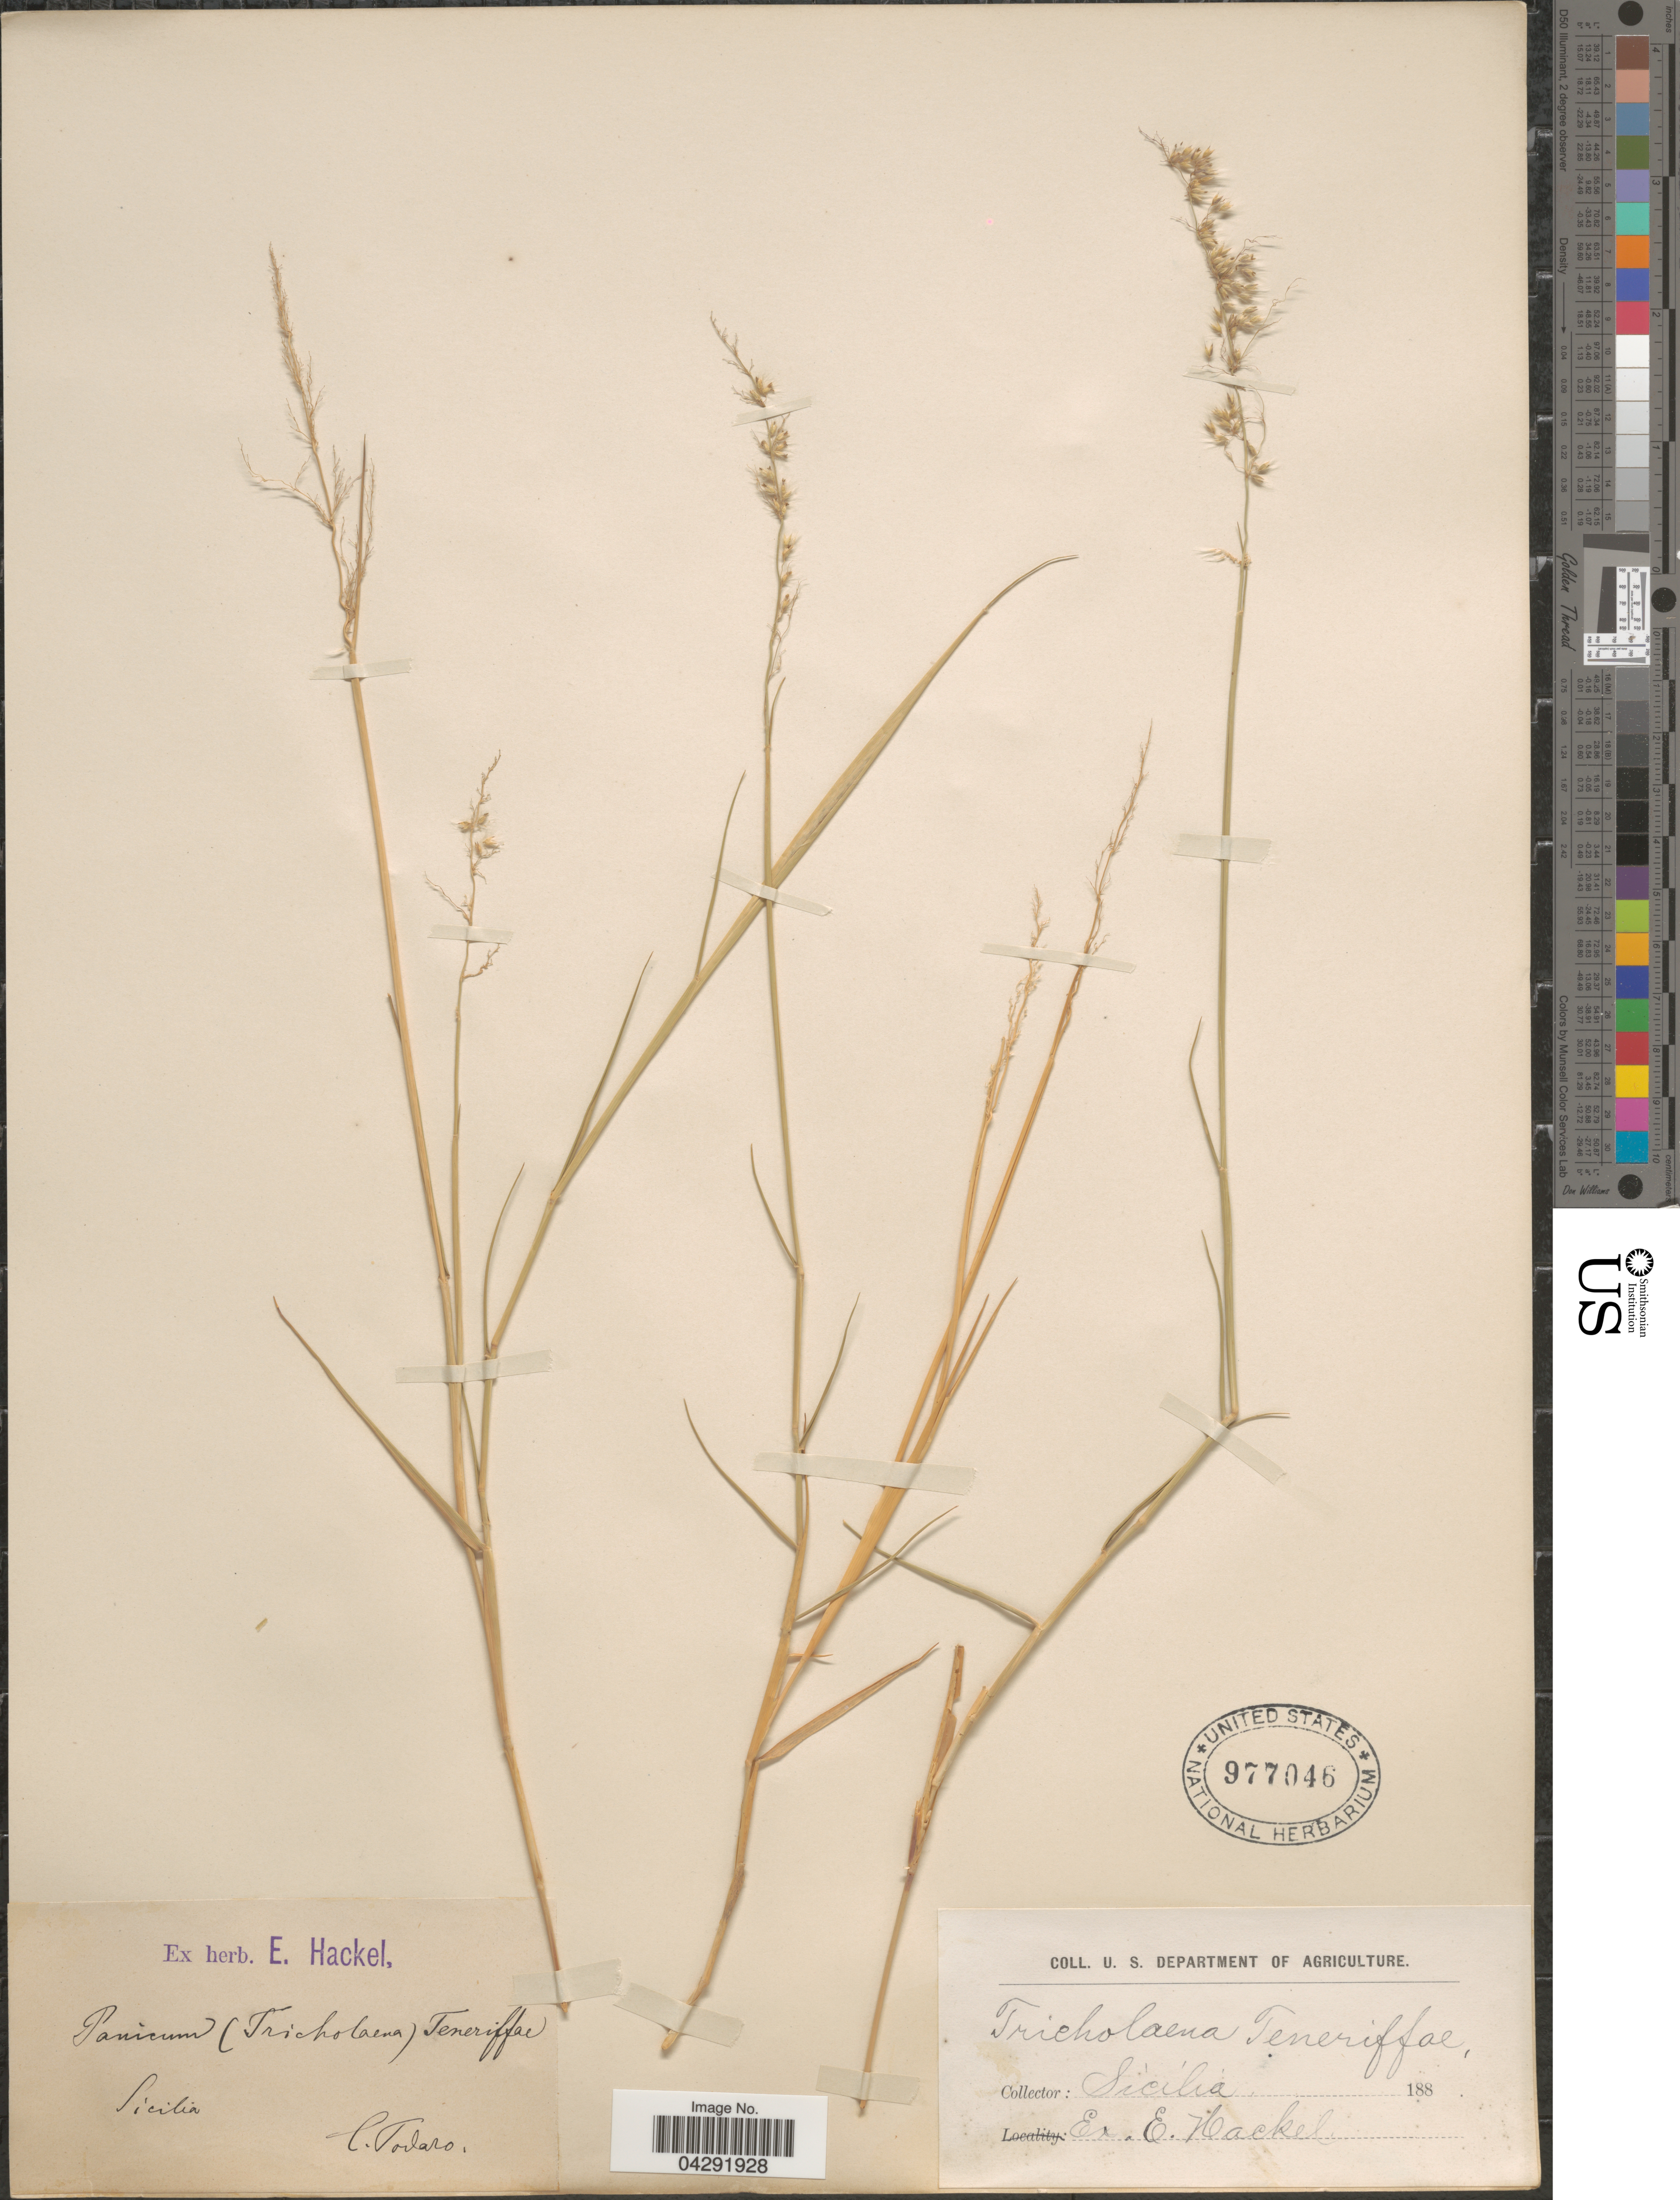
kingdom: Plantae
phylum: Tracheophyta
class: Liliopsida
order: Poales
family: Poaceae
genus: Tricholaena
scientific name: Tricholaena teneriffae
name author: (L.) Link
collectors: L. Todaro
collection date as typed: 188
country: Italy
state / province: Siciliana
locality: Sicilia.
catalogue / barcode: US 977046